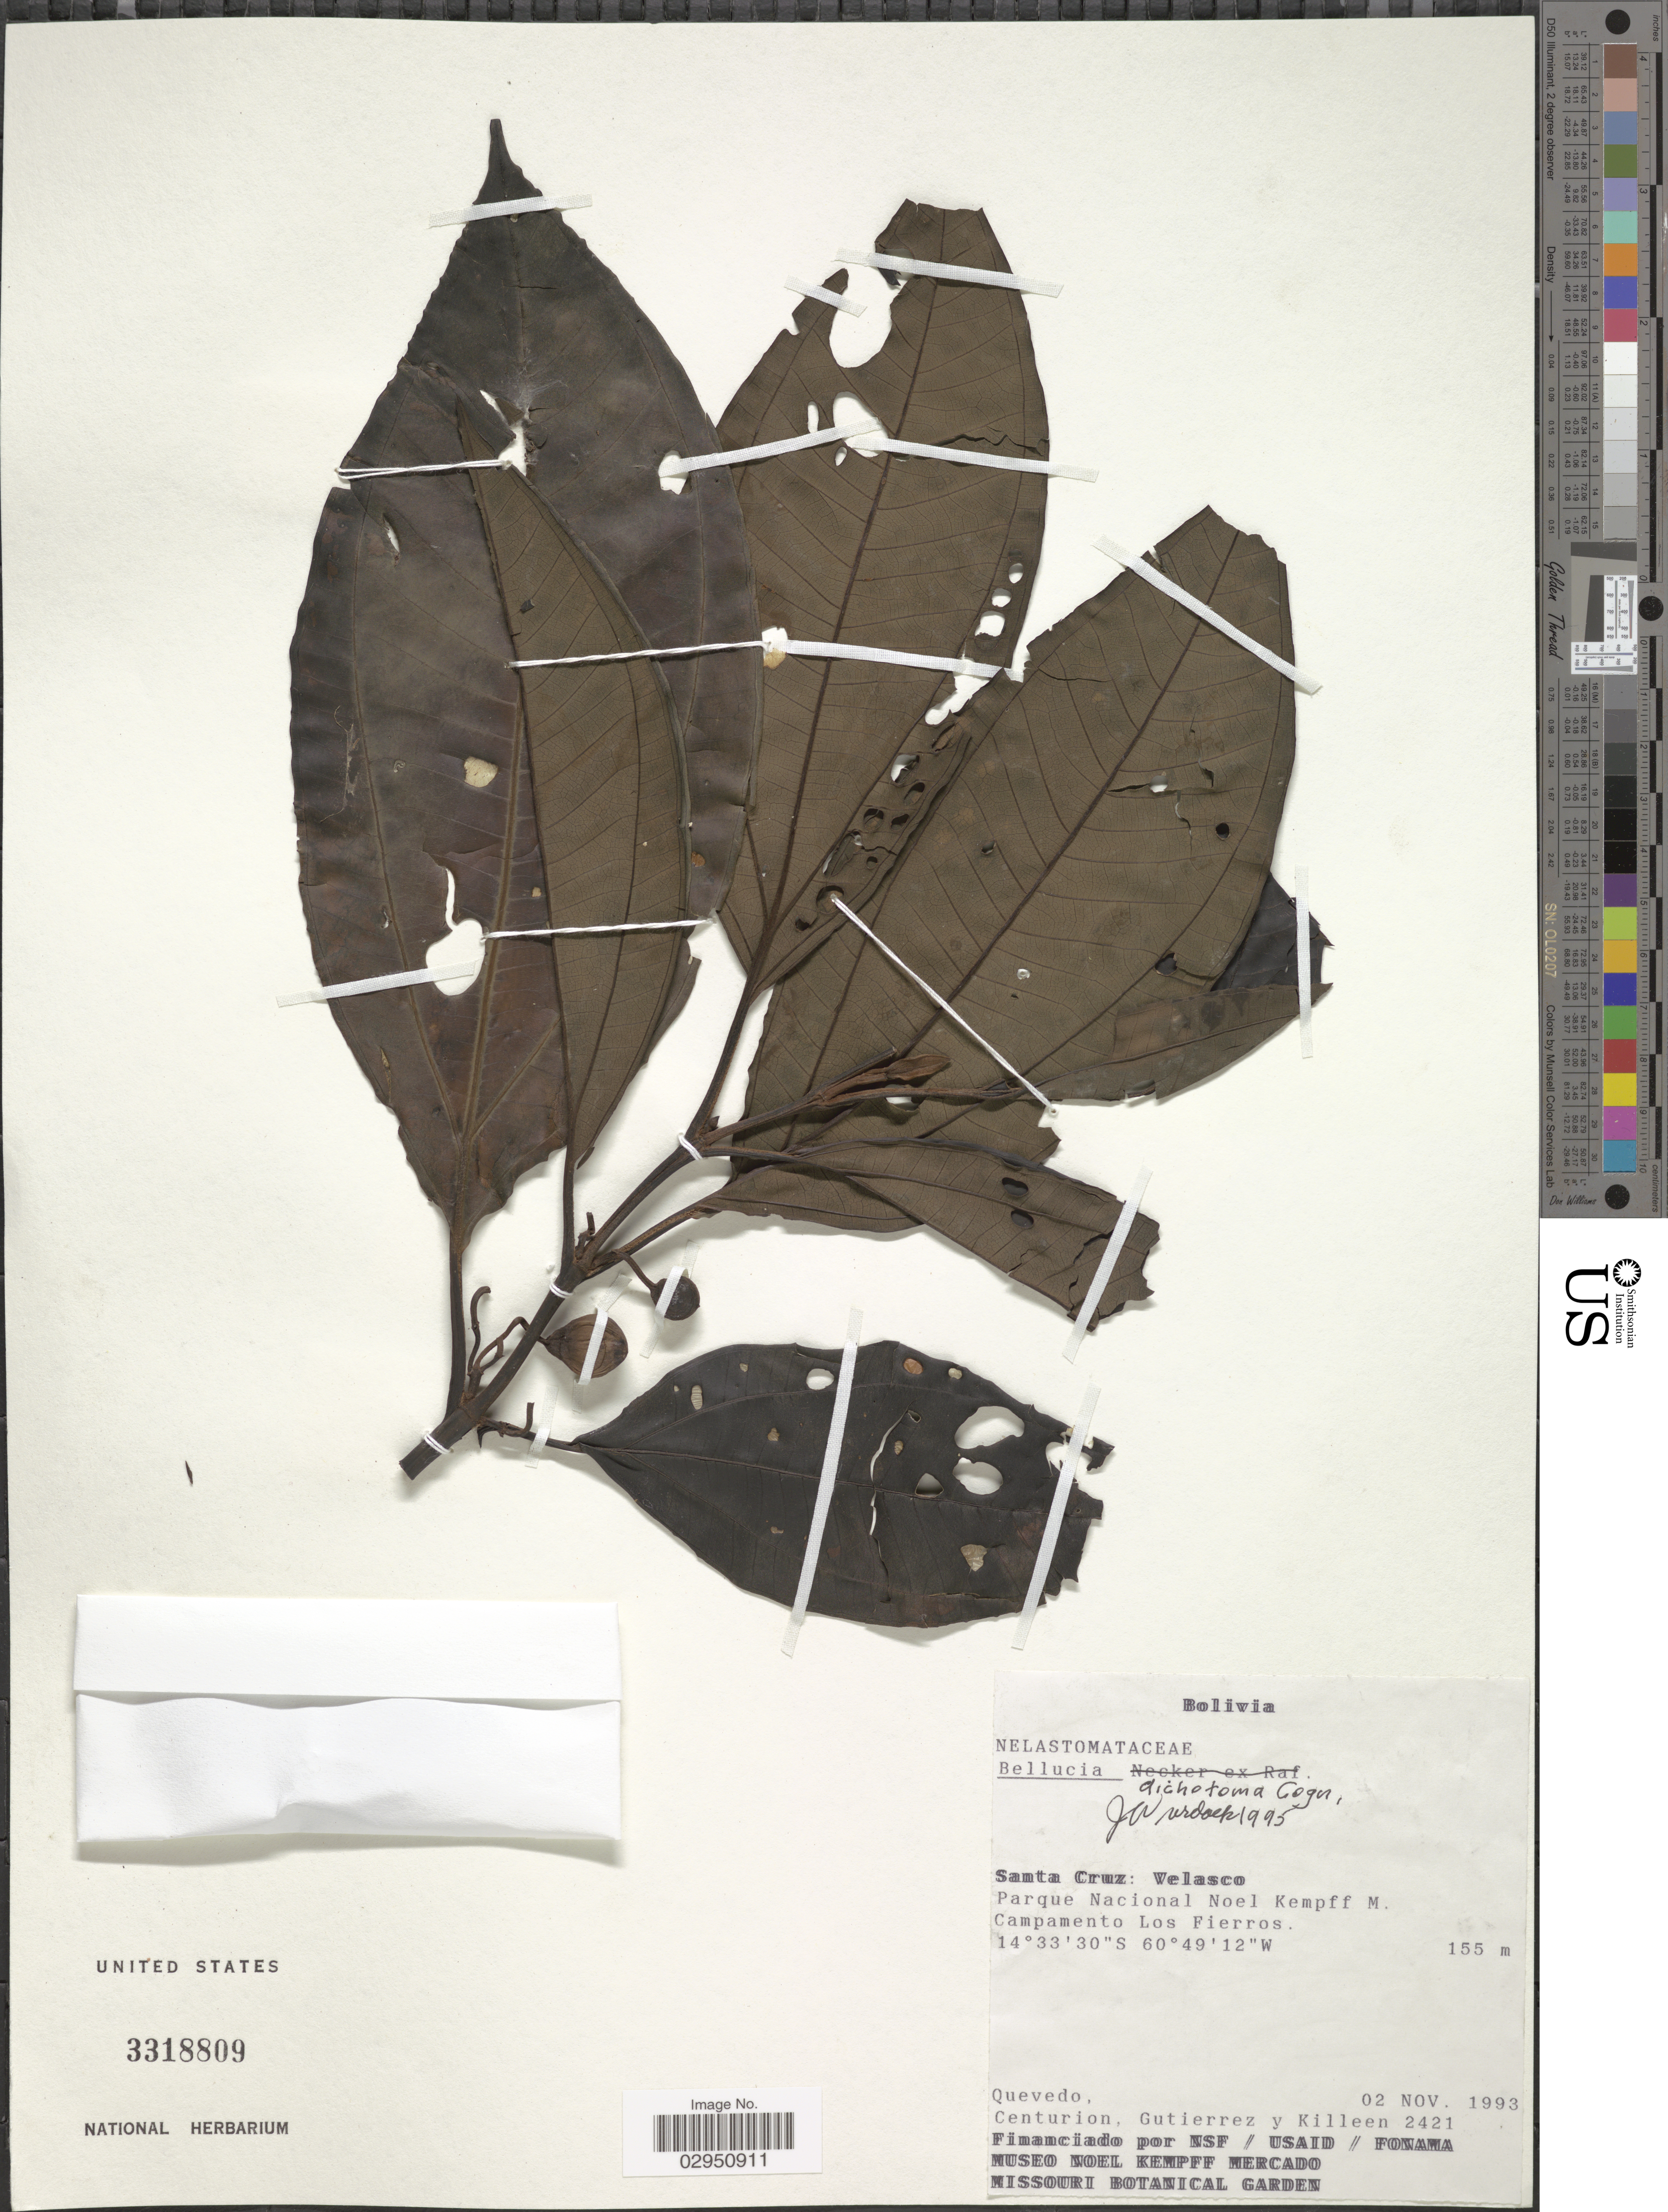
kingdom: Plantae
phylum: Tracheophyta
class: Magnoliopsida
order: Myrtales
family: Melastomataceae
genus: Bellucia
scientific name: Bellucia dichotoma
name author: Cogn.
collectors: -- Quevedo, Centurion, --, -. Gutierrez & Killeen, --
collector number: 2421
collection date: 1993-11-02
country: Bolivia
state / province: Santa Cruz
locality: Velasco. Parque Nacional Noel Kempff M. Campamento Los Fierros.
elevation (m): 155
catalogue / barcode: US 3318809